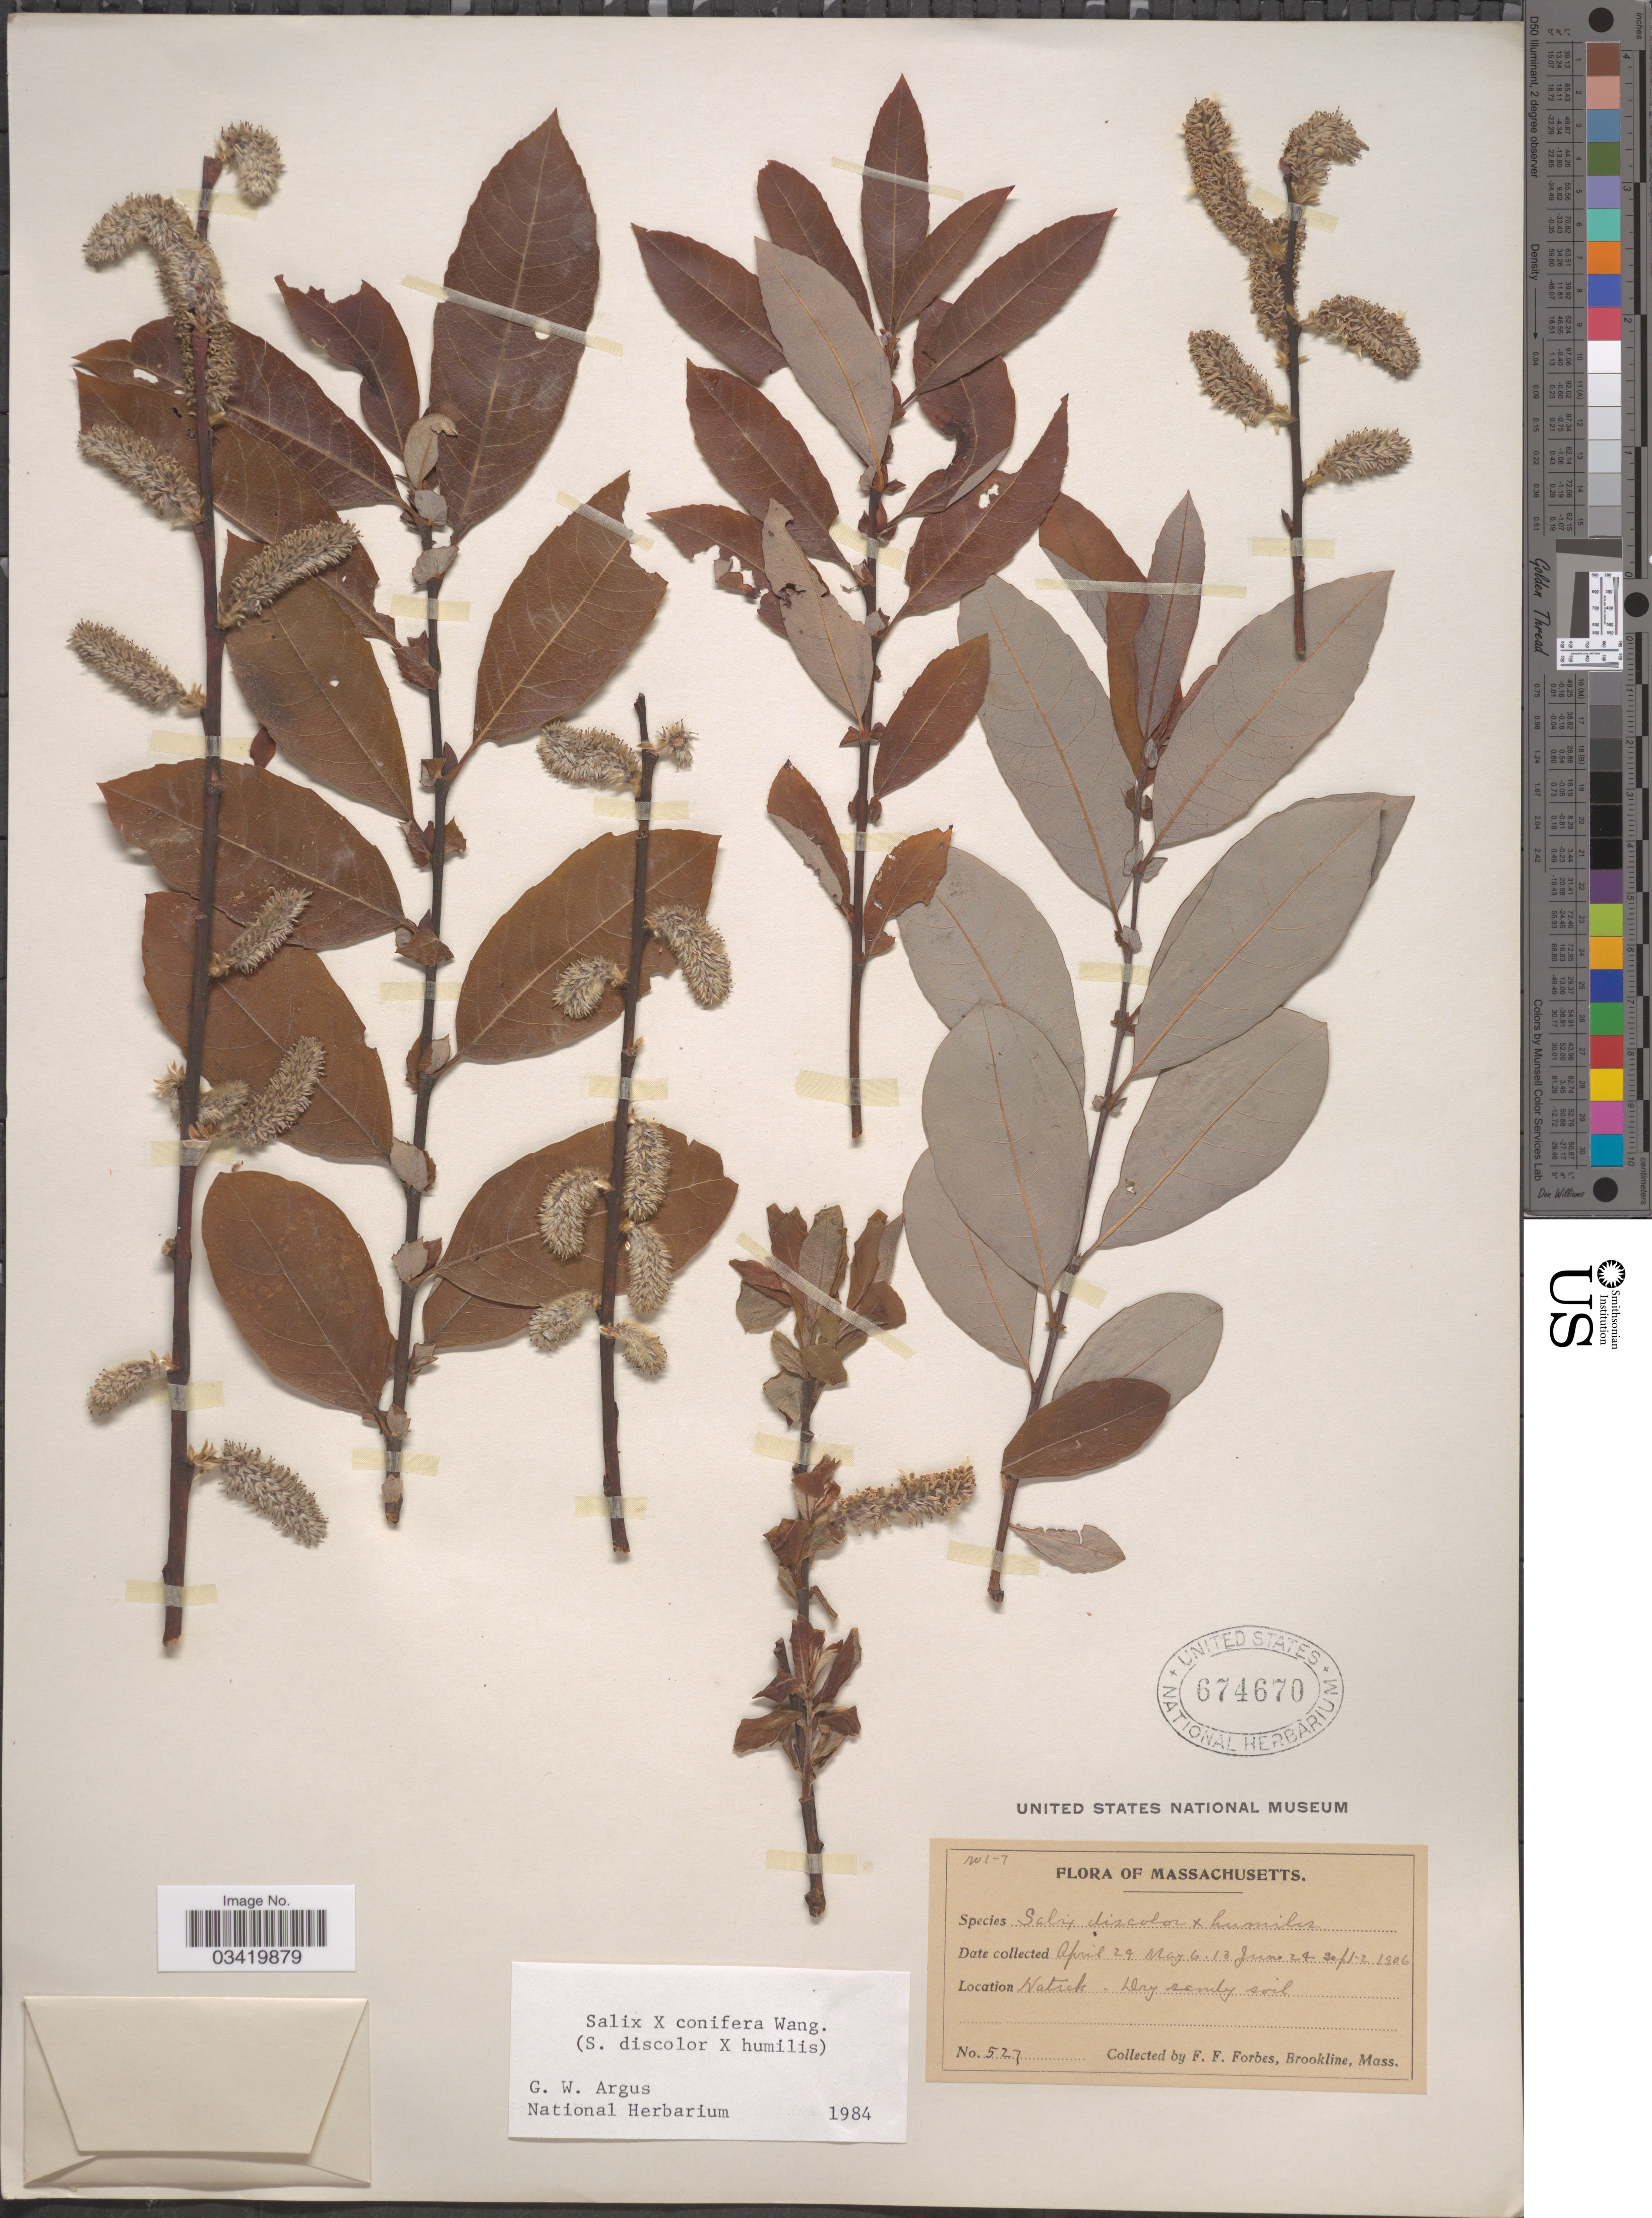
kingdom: Plantae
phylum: Tracheophyta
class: Magnoliopsida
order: Malpighiales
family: Salicaceae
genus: Salix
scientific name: Salix x conifera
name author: Wangenh.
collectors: F. Forbes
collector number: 527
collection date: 1906-04-29/1906-09-02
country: United States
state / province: Massachusetts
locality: Natick.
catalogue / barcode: US 674670